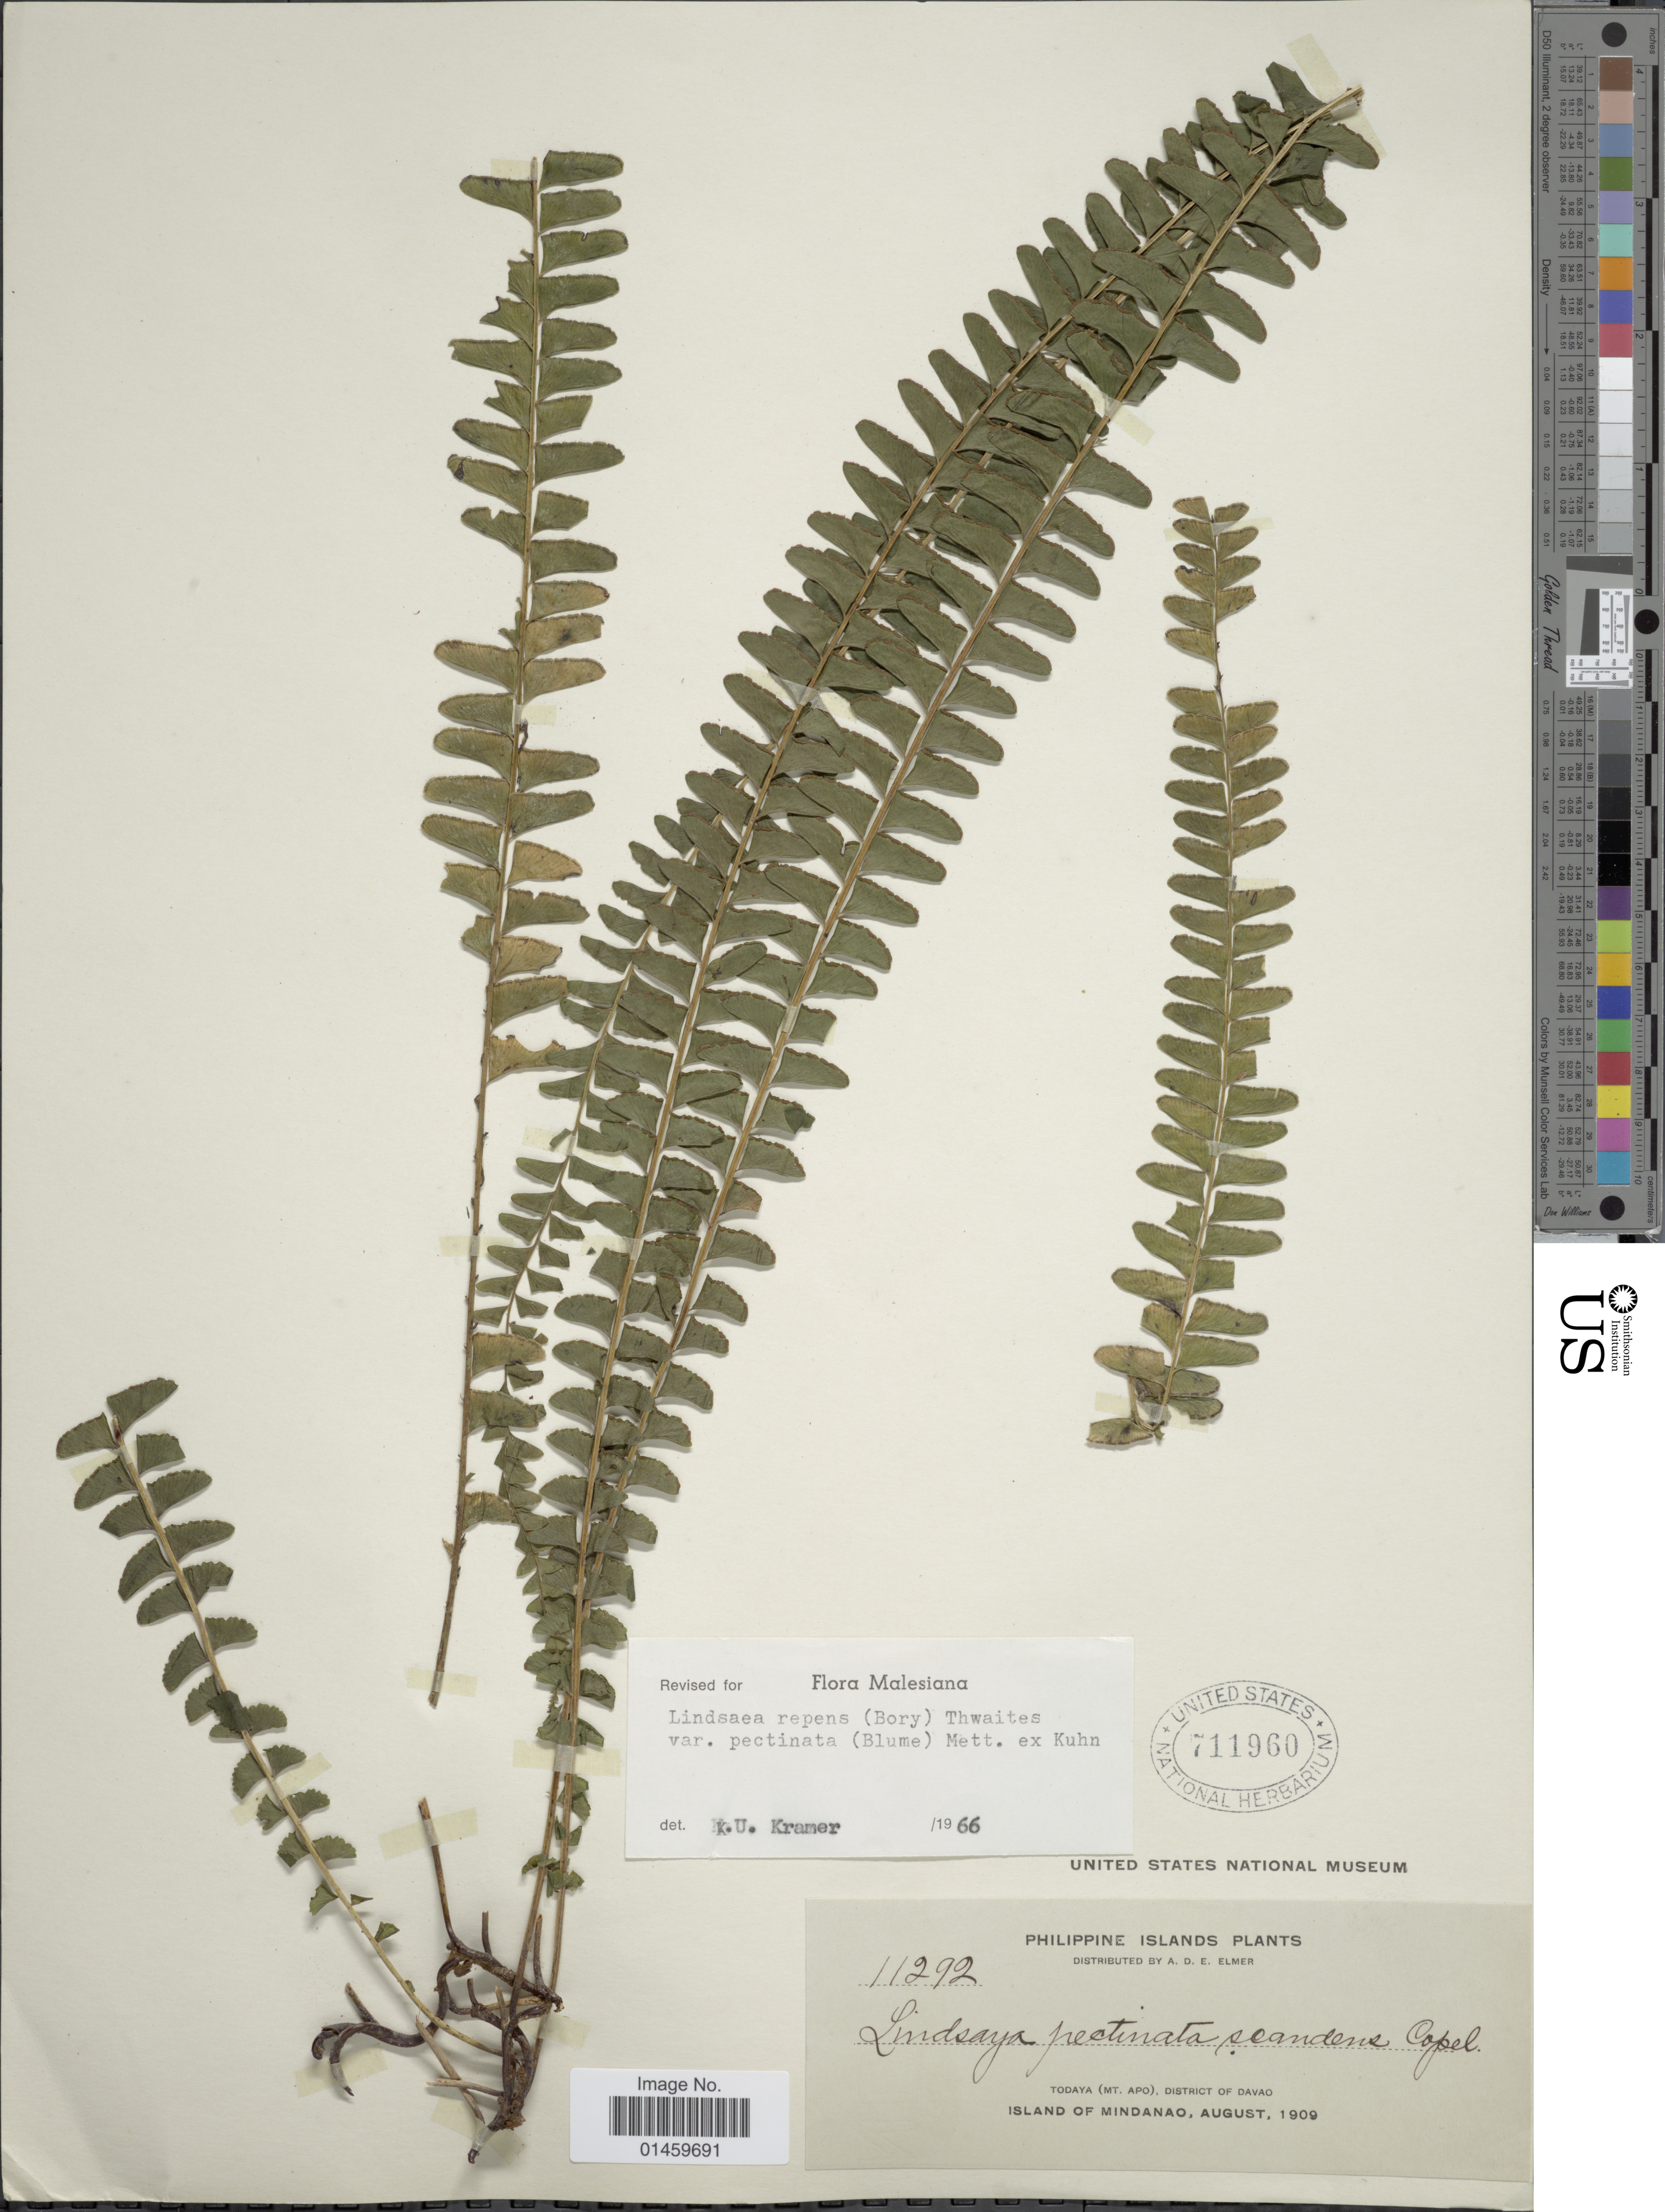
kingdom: Plantae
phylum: Tracheophyta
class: Polypodiopsida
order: Polypodiales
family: Lindsaeaceae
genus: Lindsaea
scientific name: Lindsaea repens var. pectinata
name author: (Blume) Mett.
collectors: A. D. E. Elmer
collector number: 11292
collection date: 1909-08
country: Philippines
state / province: Davao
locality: Todaya (Mt. Apo), District of Davao.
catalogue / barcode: US 711960